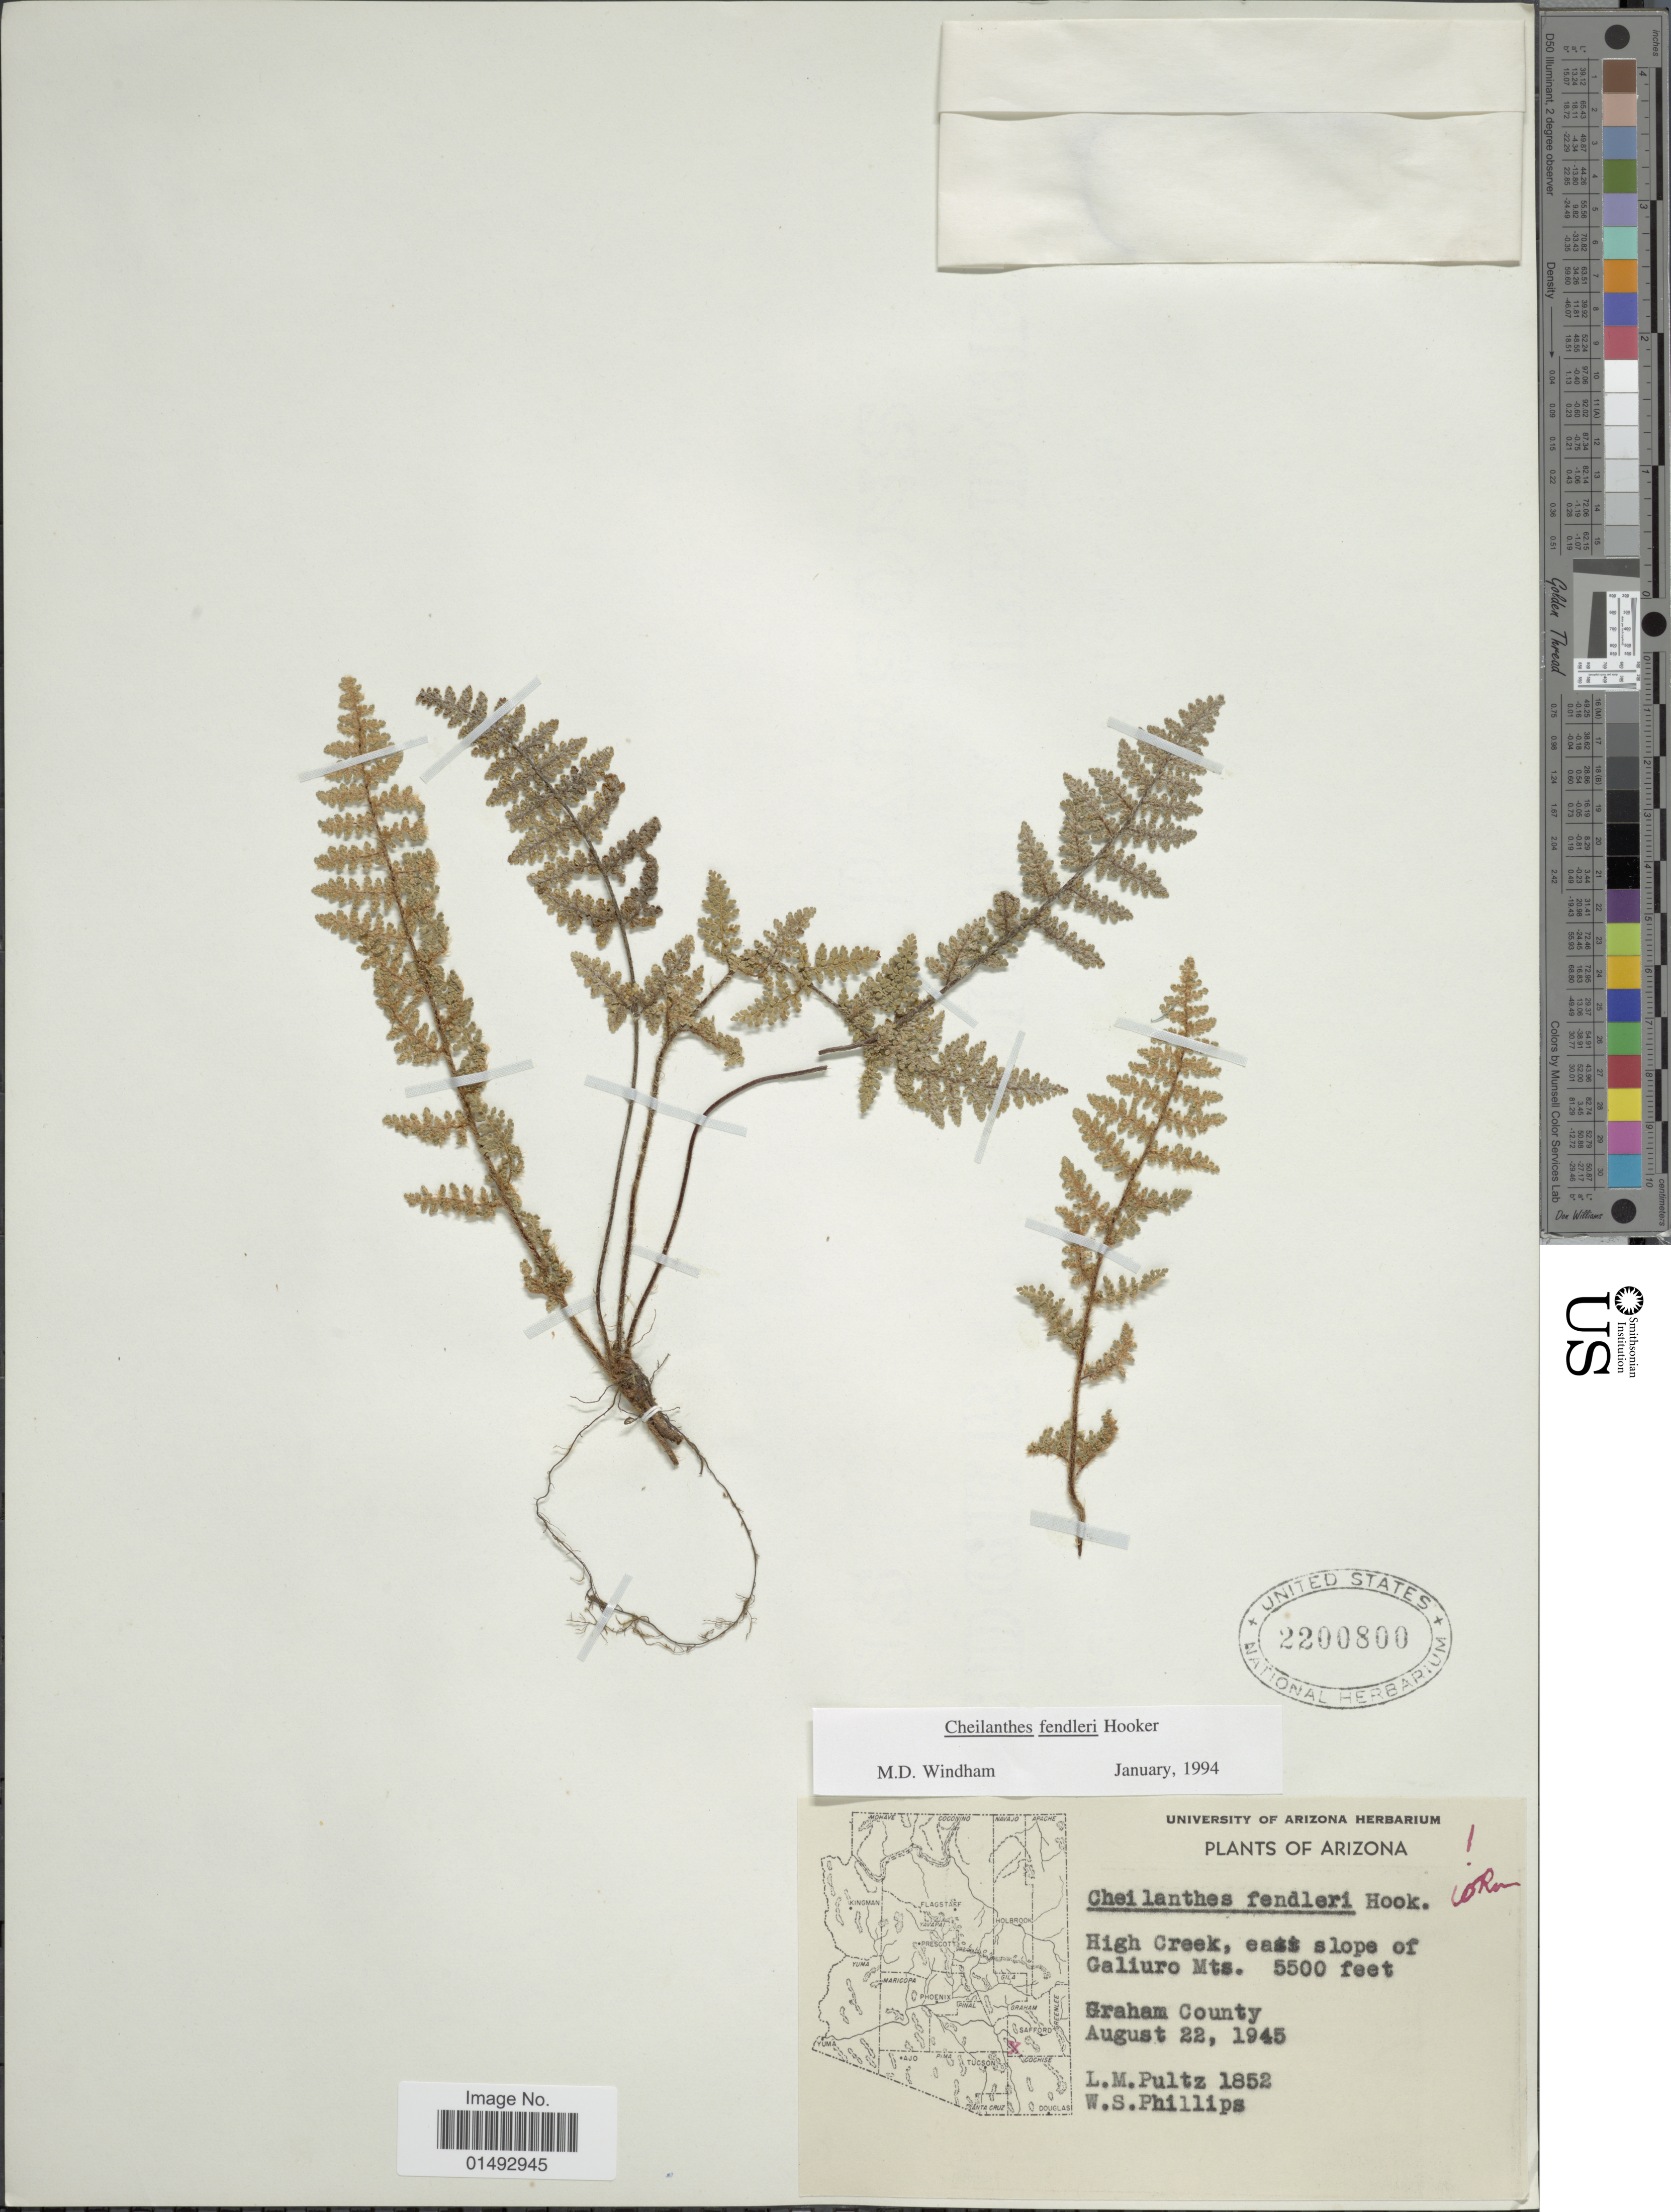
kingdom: Plantae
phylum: Tracheophyta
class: Polypodiopsida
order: Polypodiales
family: Pteridaceae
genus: Myriopteris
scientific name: Myriopteris fendleri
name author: (Hook.) E. Fourn.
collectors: L. Pultz & W. S. Phillips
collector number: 1852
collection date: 1945-08-22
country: United States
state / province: Arizona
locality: High Creek, east slope of Galiuro Mts, Graham County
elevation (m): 1676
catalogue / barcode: US 2200800